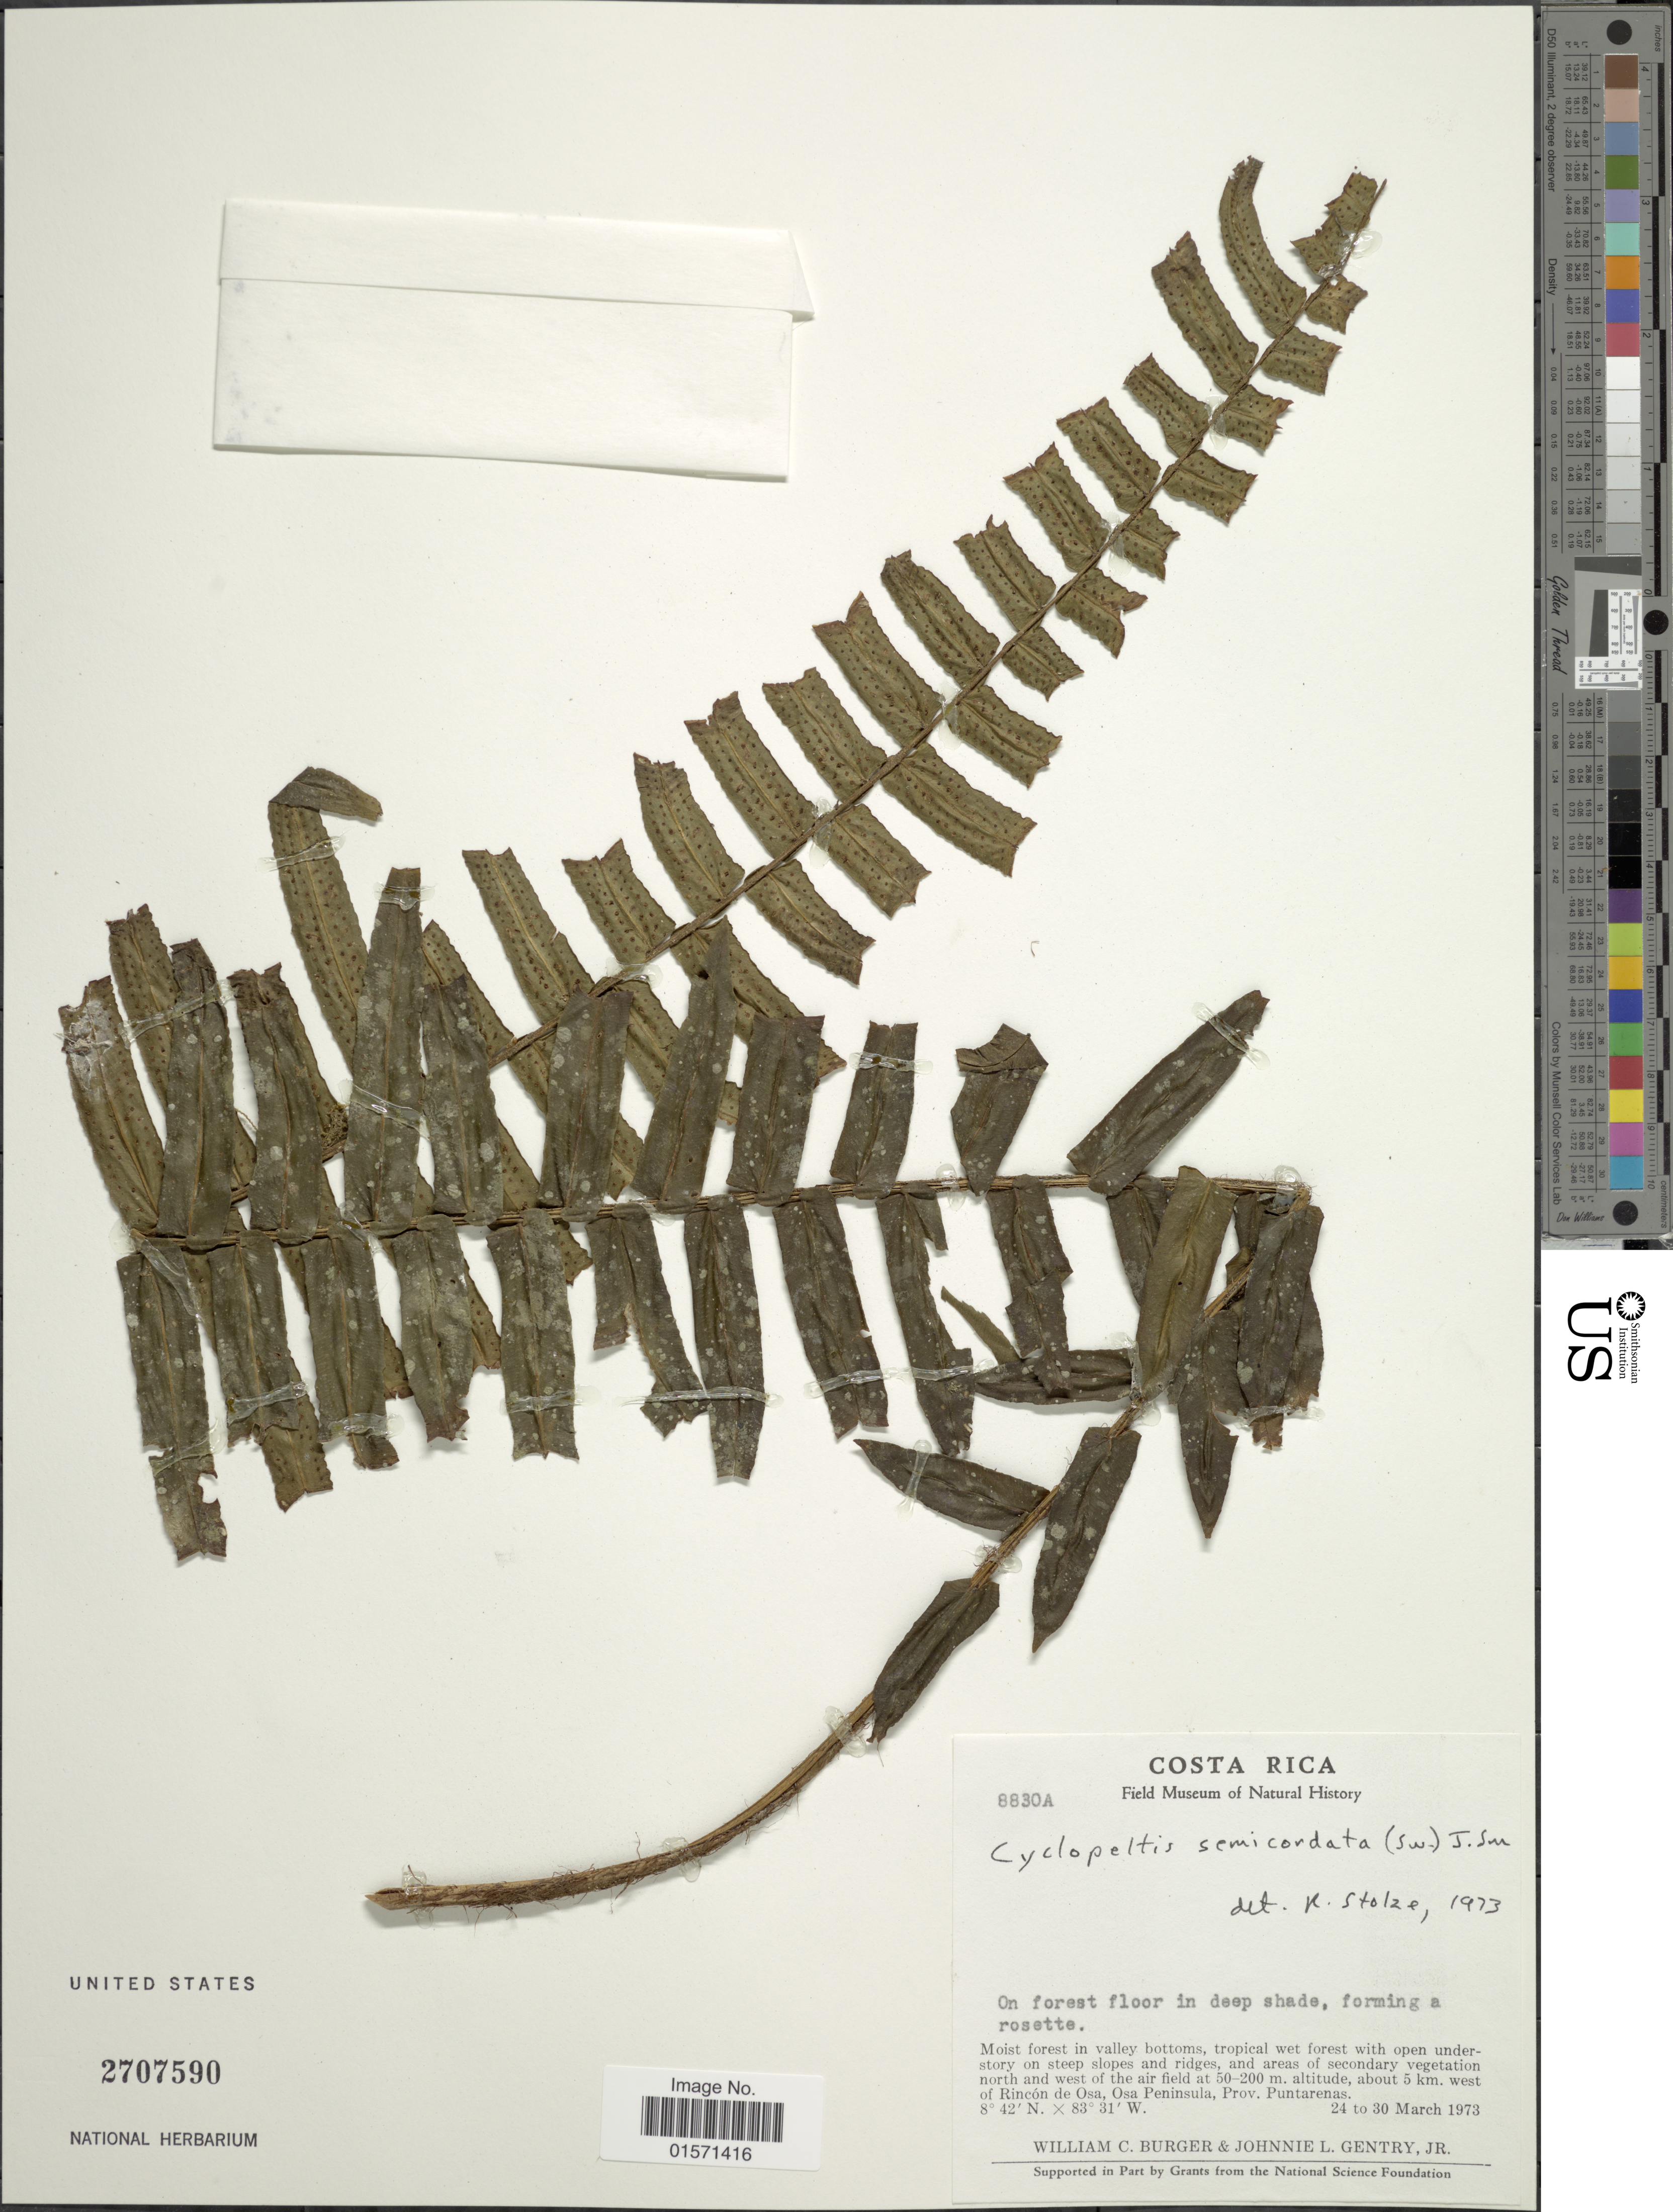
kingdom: Plantae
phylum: Tracheophyta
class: Polypodiopsida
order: Polypodiales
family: Lomariopsidaceae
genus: Cyclopeltis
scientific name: Cyclopeltis semicordata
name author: (Sw.) J. Sm.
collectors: W. Burger & J. L. Gentry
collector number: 8830A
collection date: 1973-03-24/1973-03-30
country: Costa Rica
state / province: Puntarenas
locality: Moist forest in valley bottoms, tropical wet forest with open understory on steep slopes and ridges, and areas of secondary vegetation north and west of the air field, about 5 km west of Rincon de Osa, Osa Peninsula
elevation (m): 50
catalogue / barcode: US 2707590